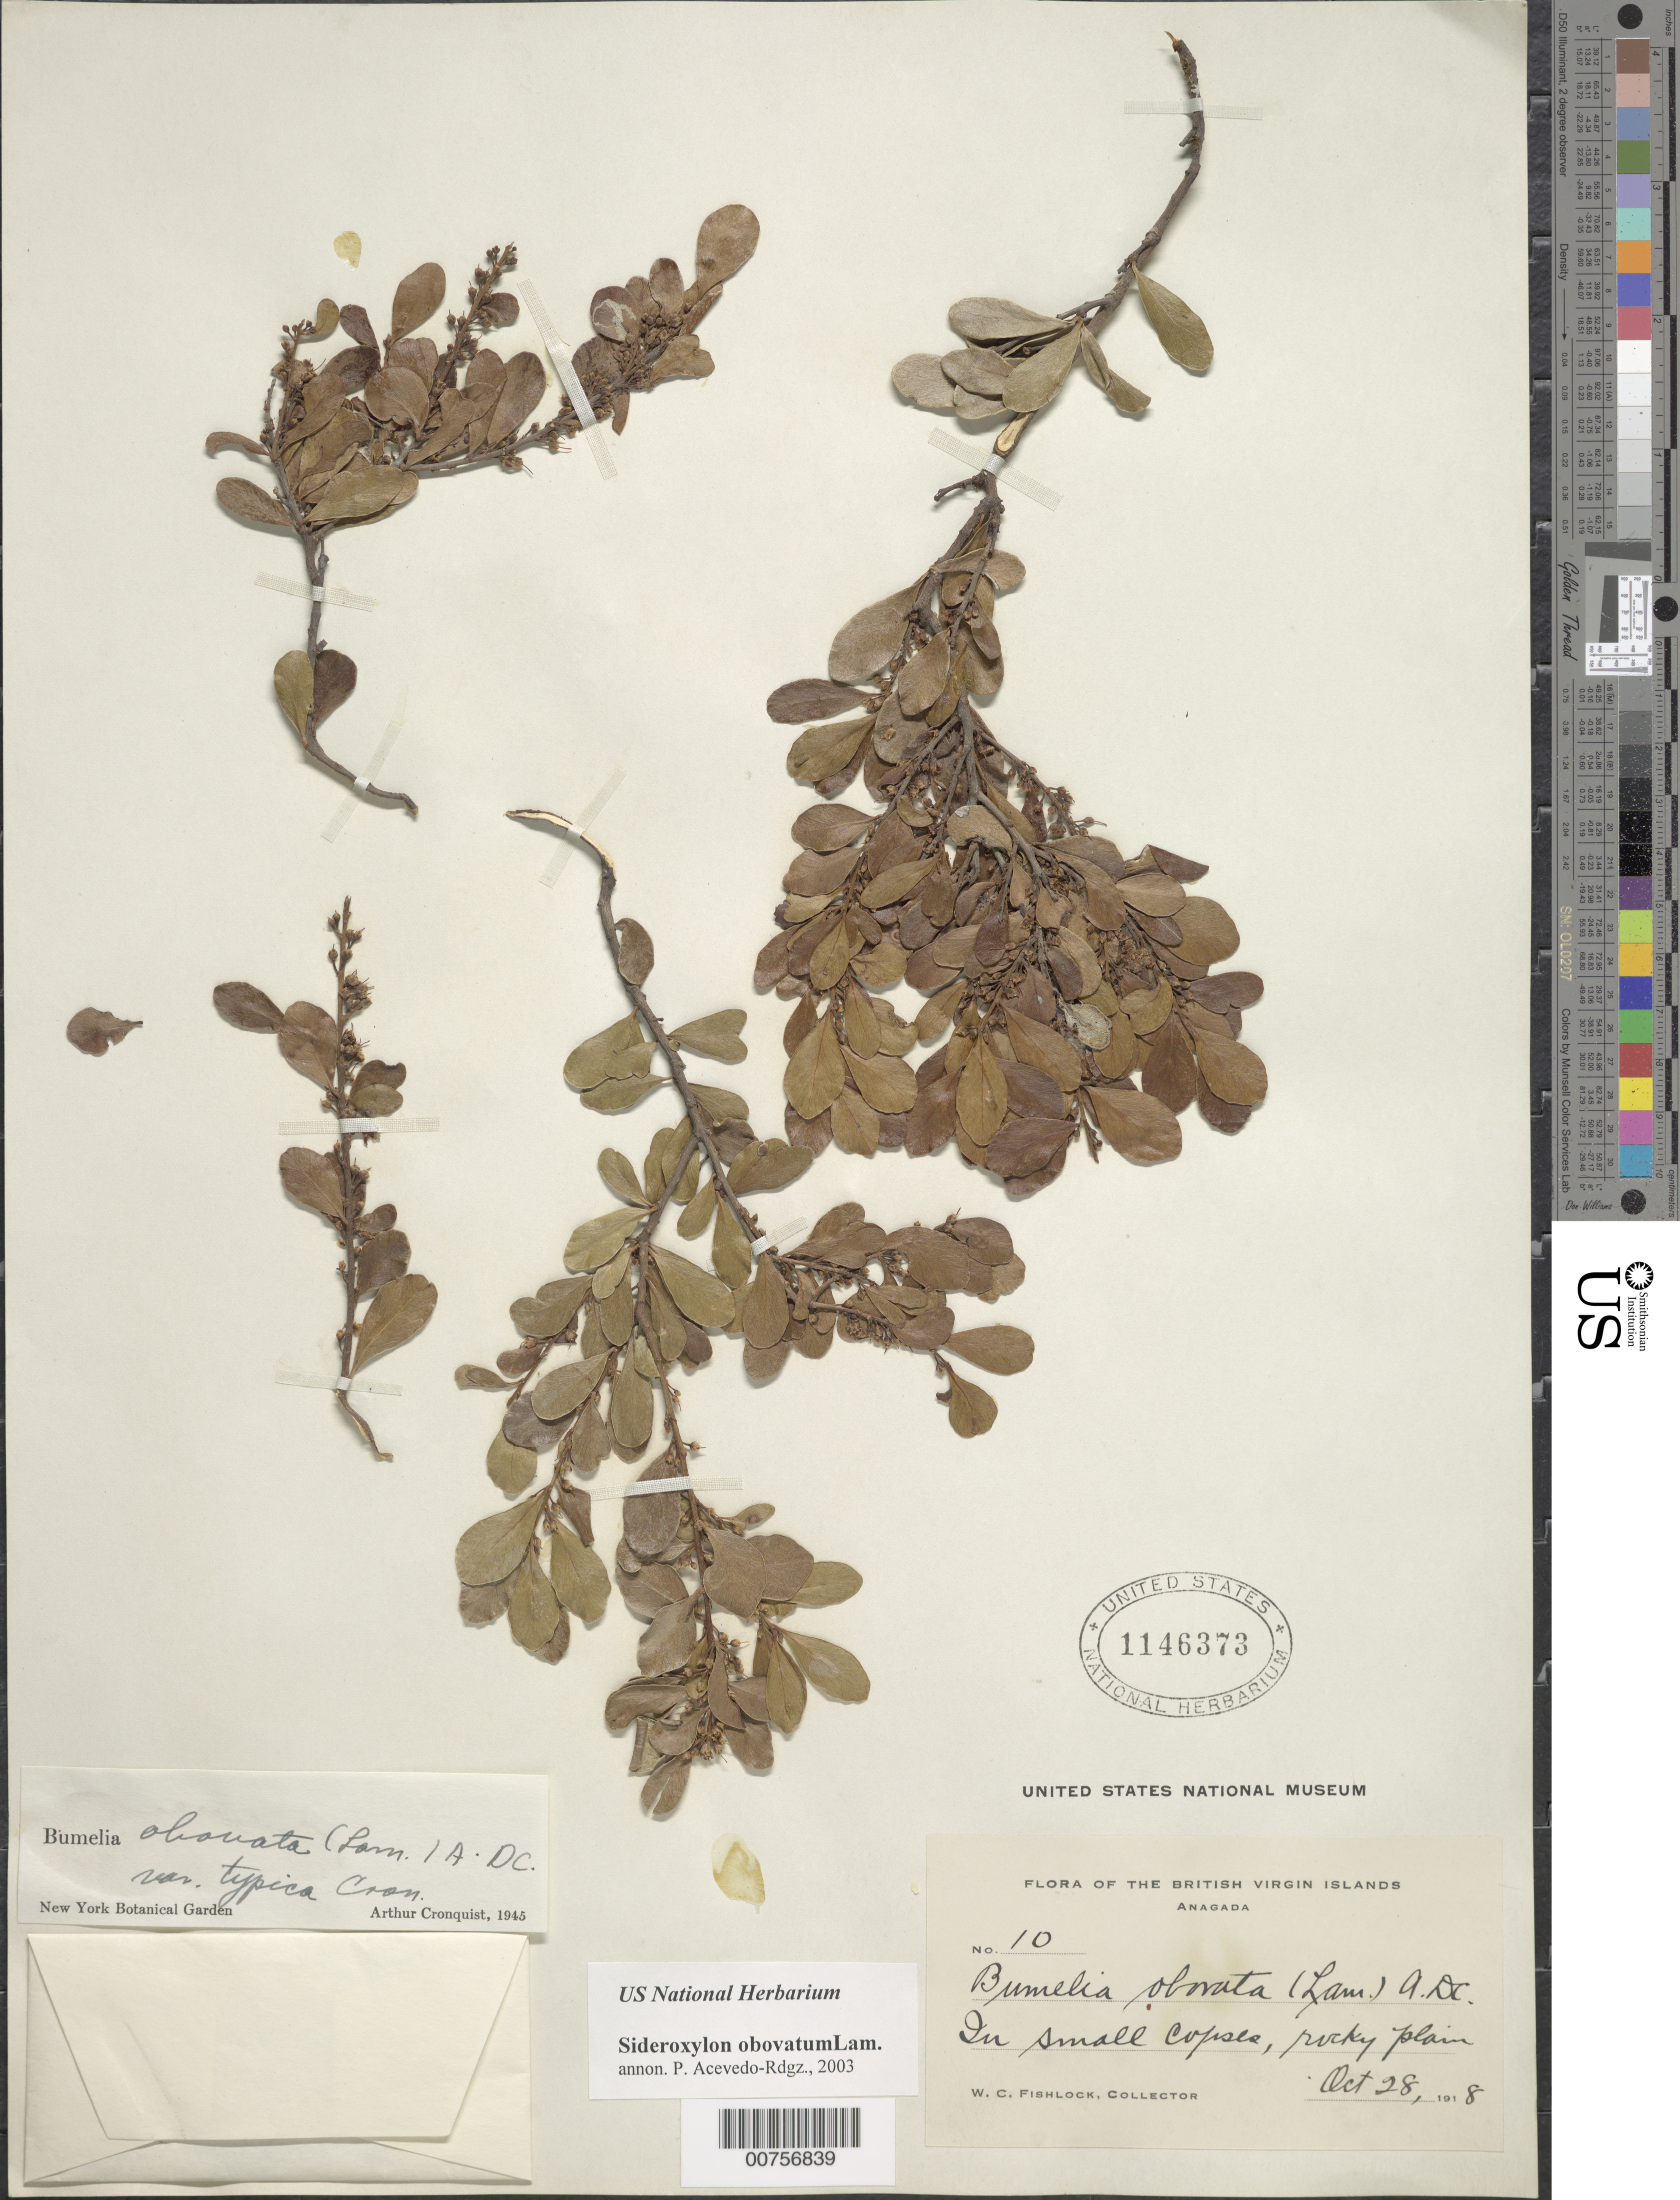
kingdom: Plantae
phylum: Tracheophyta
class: Magnoliopsida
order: Ericales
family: Sapotaceae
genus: Sideroxylon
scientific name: Sideroxylon obovatum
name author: Lam.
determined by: Acevedo-Rodríguez, P., (BOT), Smithsonian Institution - National Museum of Natural History (UNITED STATES)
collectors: W. Fishlock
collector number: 10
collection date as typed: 28 Oct 1918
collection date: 1918-10-28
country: British Virgin Islands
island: Anegada I.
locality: Rocky plain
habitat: Rocky plain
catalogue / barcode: US 1146373